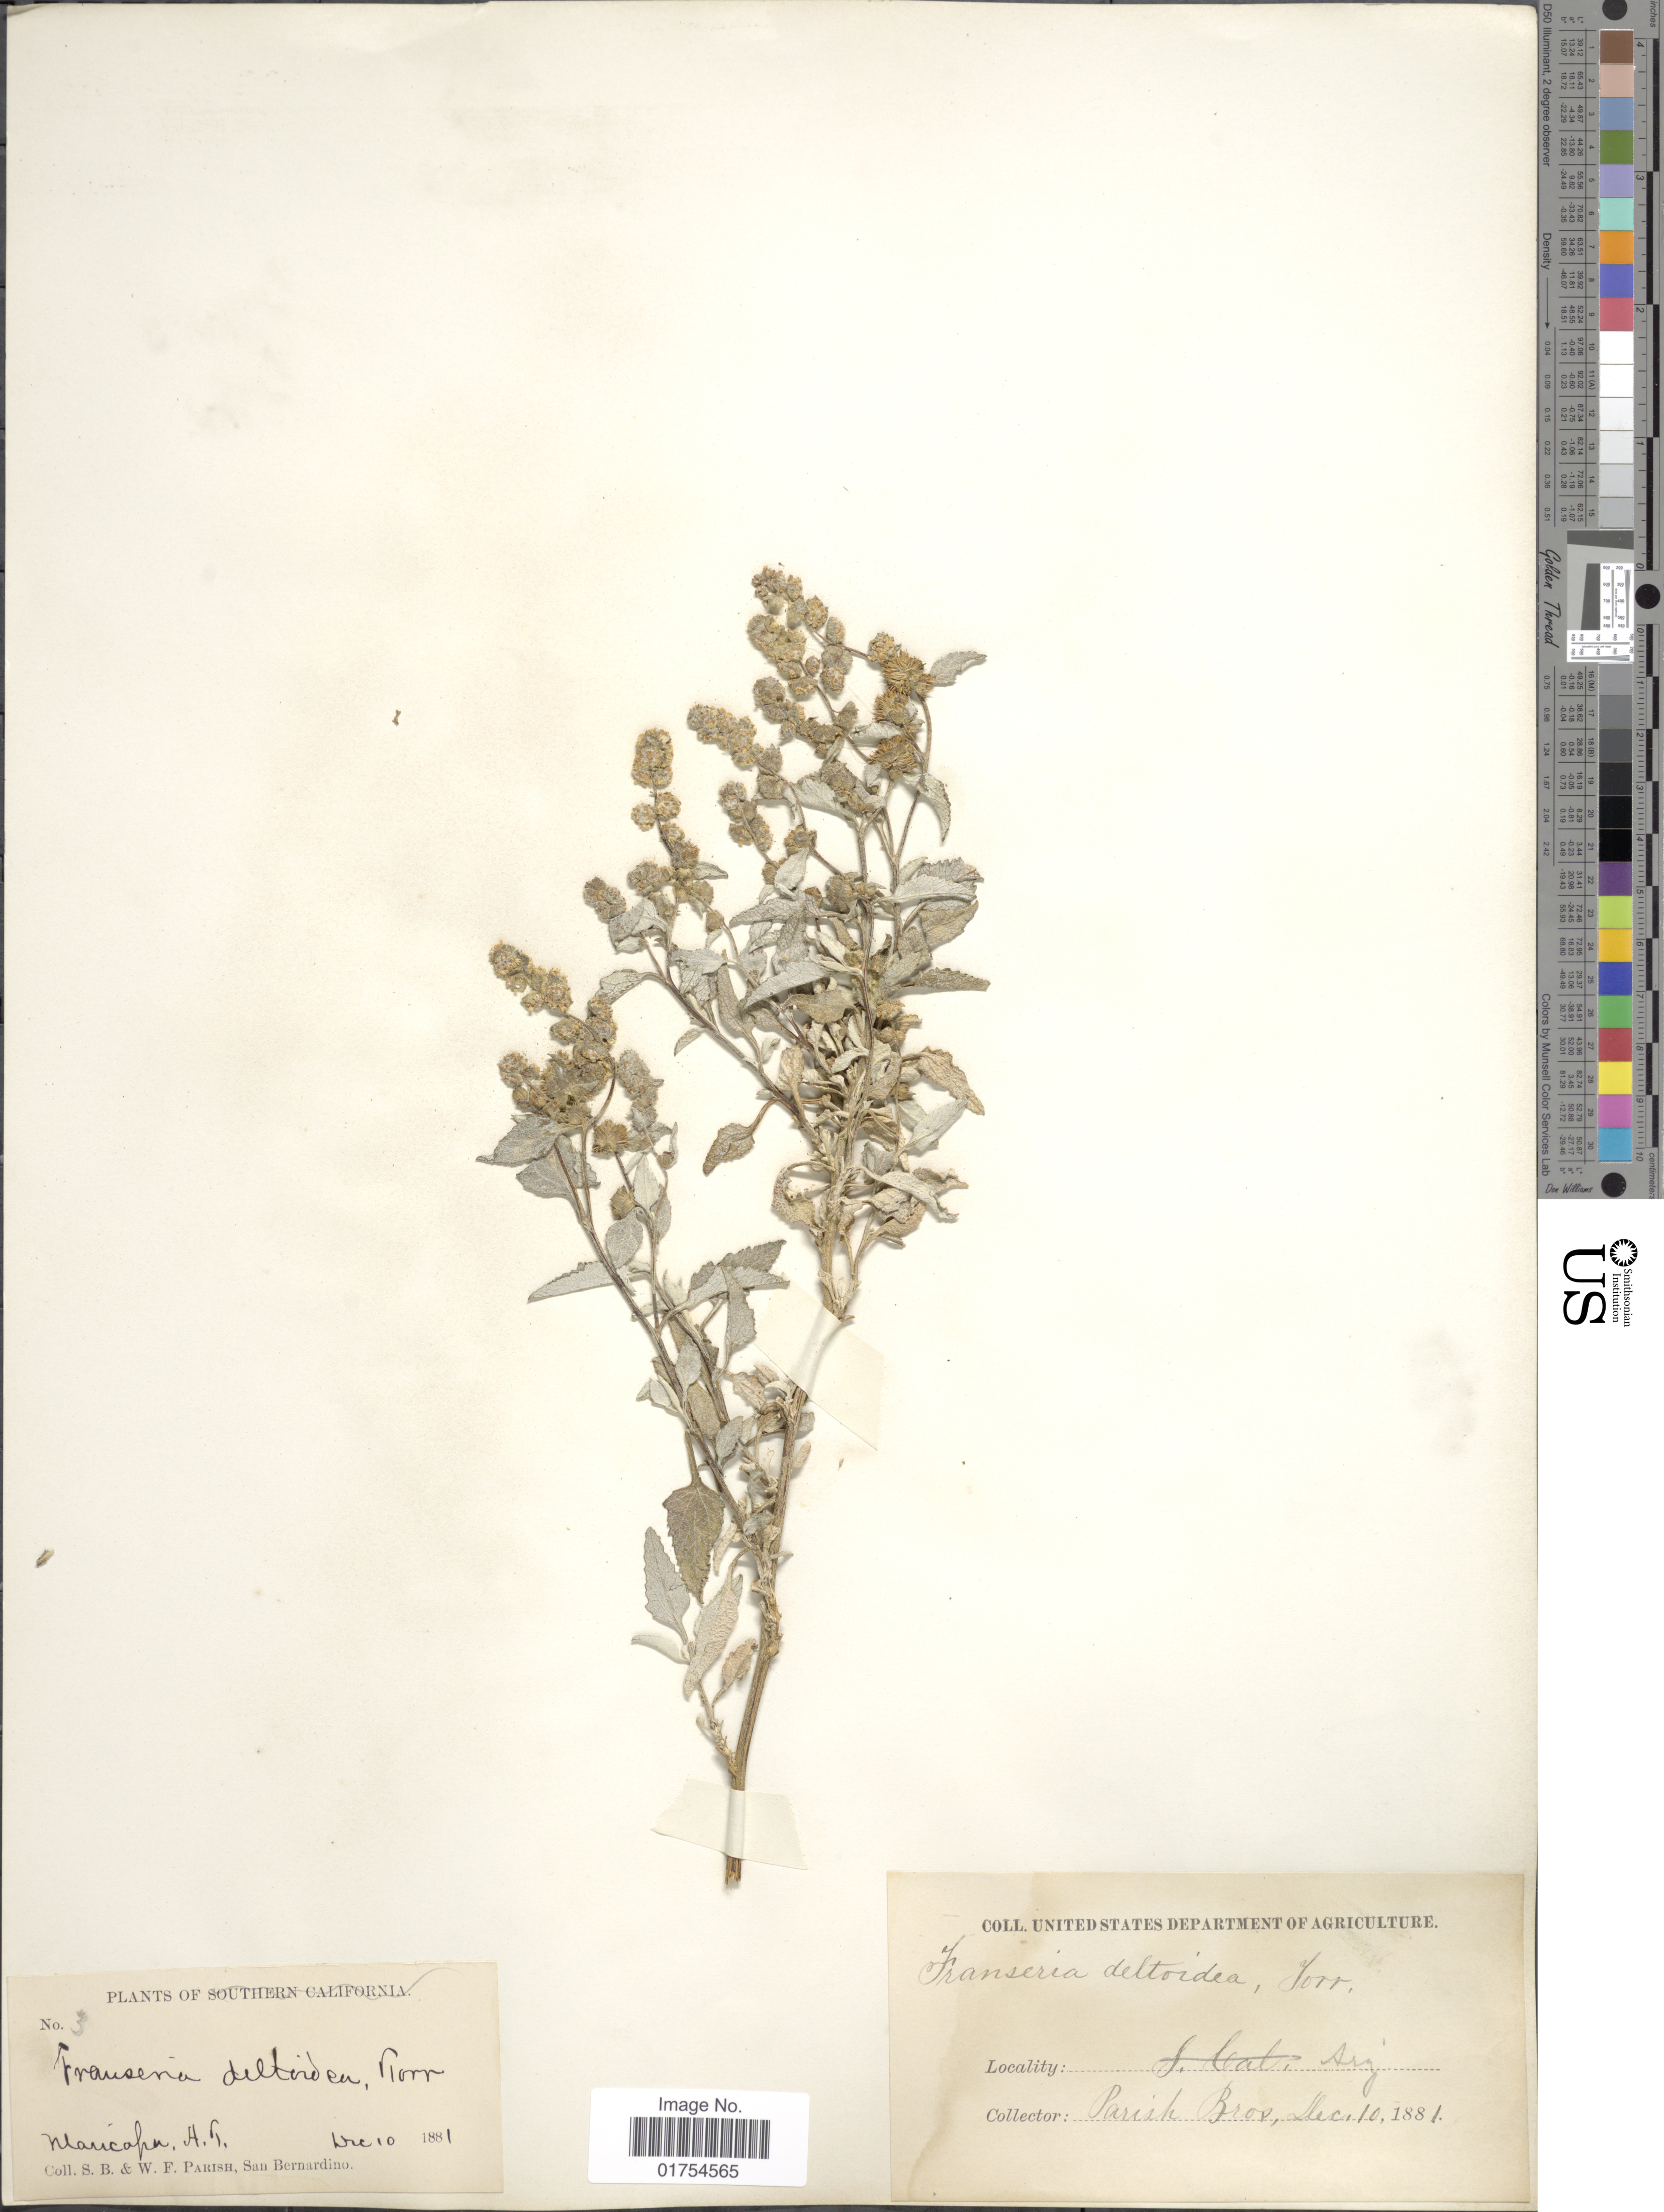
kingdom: Plantae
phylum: Tracheophyta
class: Magnoliopsida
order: Asterales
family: Asteraceae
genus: Franseria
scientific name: Franseria deltoidea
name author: Torr.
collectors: S. B. Parish & W. F. Parish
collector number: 3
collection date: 1881-12-10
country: United States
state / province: Arizona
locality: Maricopa, A.R.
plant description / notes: Corrected "Maricapa, A.L." to "Maricopa, A.R."